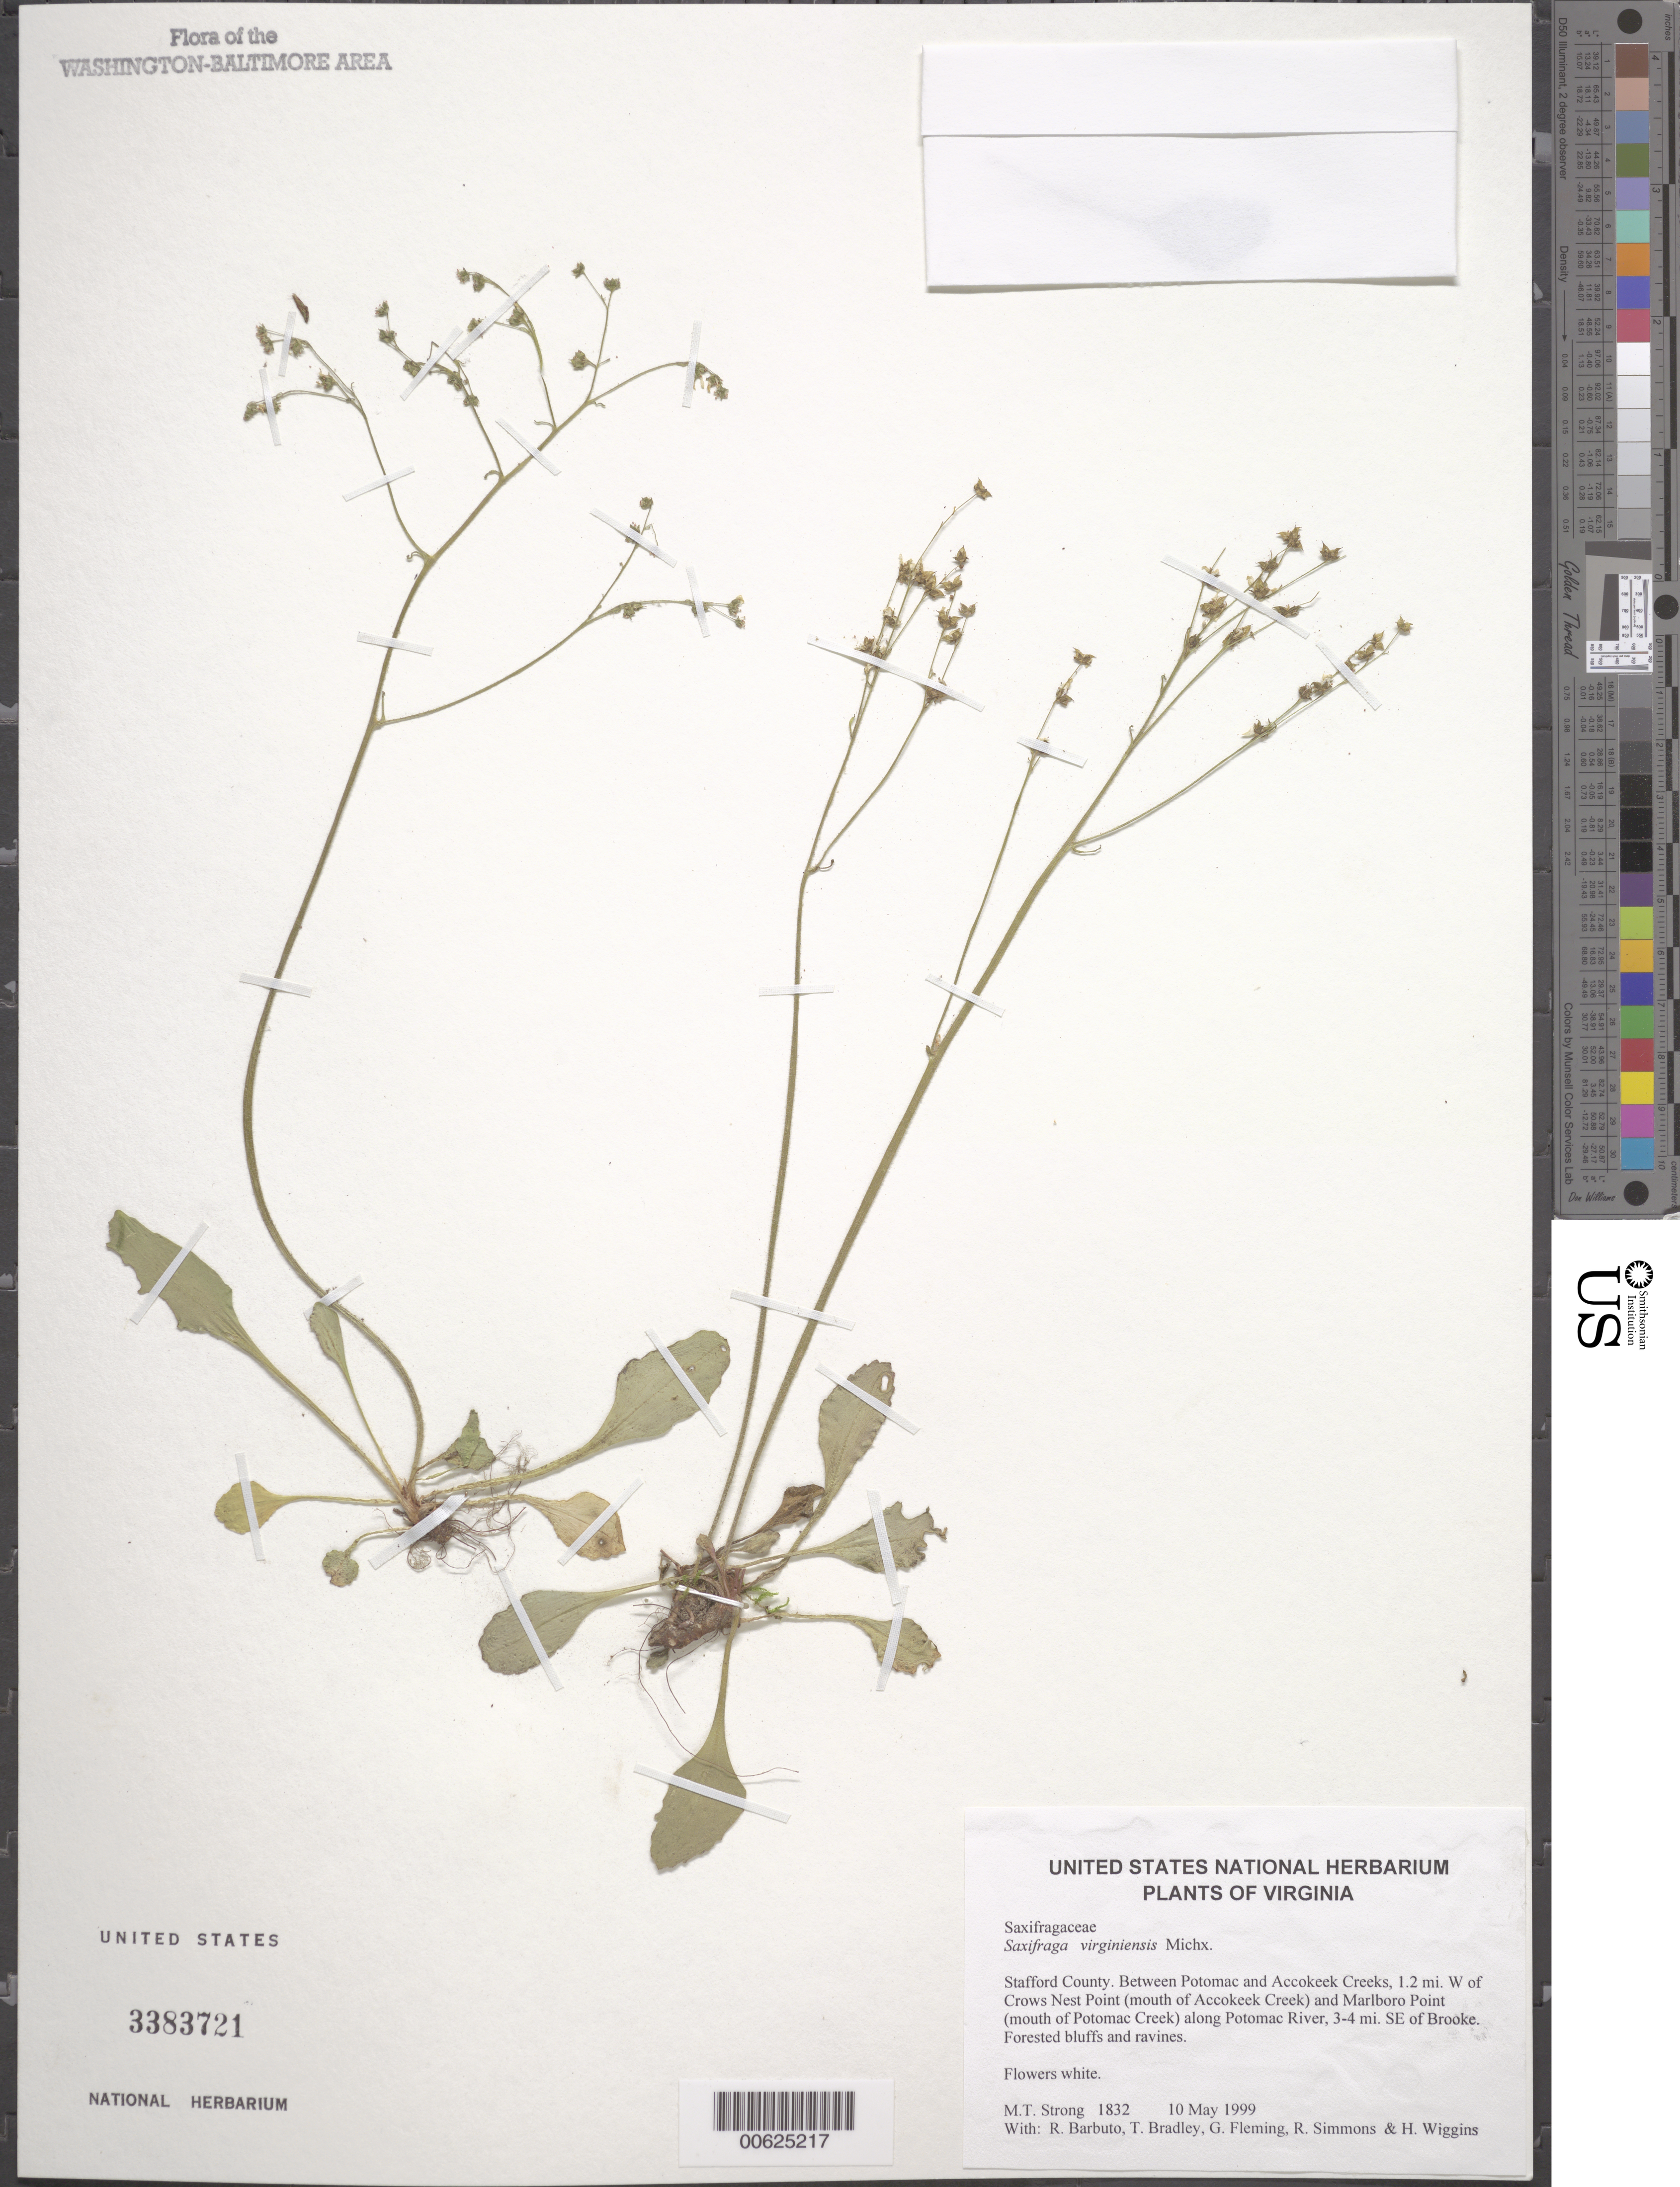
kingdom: Plantae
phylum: Tracheophyta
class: Magnoliopsida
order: Saxifragales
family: Saxifragaceae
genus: Micranthes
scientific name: Micranthes virginiensis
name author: (Michx.) Small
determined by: Strong, Mark T., (BOT), Smithsonian Institution - National Museum of Natural History (UNITED STATES)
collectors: M. T. Strong, R. Barbuto, T. Bradley, G. Fleming, R. Simmons & H. Wiggins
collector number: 1832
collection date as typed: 10 May 1999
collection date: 1999-05-10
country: United States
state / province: Virginia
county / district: Stafford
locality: Between Potomac and Accokeek Creeks, 1.2 mi. W of Crows Nest Point (mouth of Accokeek Creek) and Marlboro Point (mouth of Potomac Creek) along Potomac River, 3-4 mi. SE of Brooke.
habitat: Forested bluffs and ravines.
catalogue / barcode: US 3383721